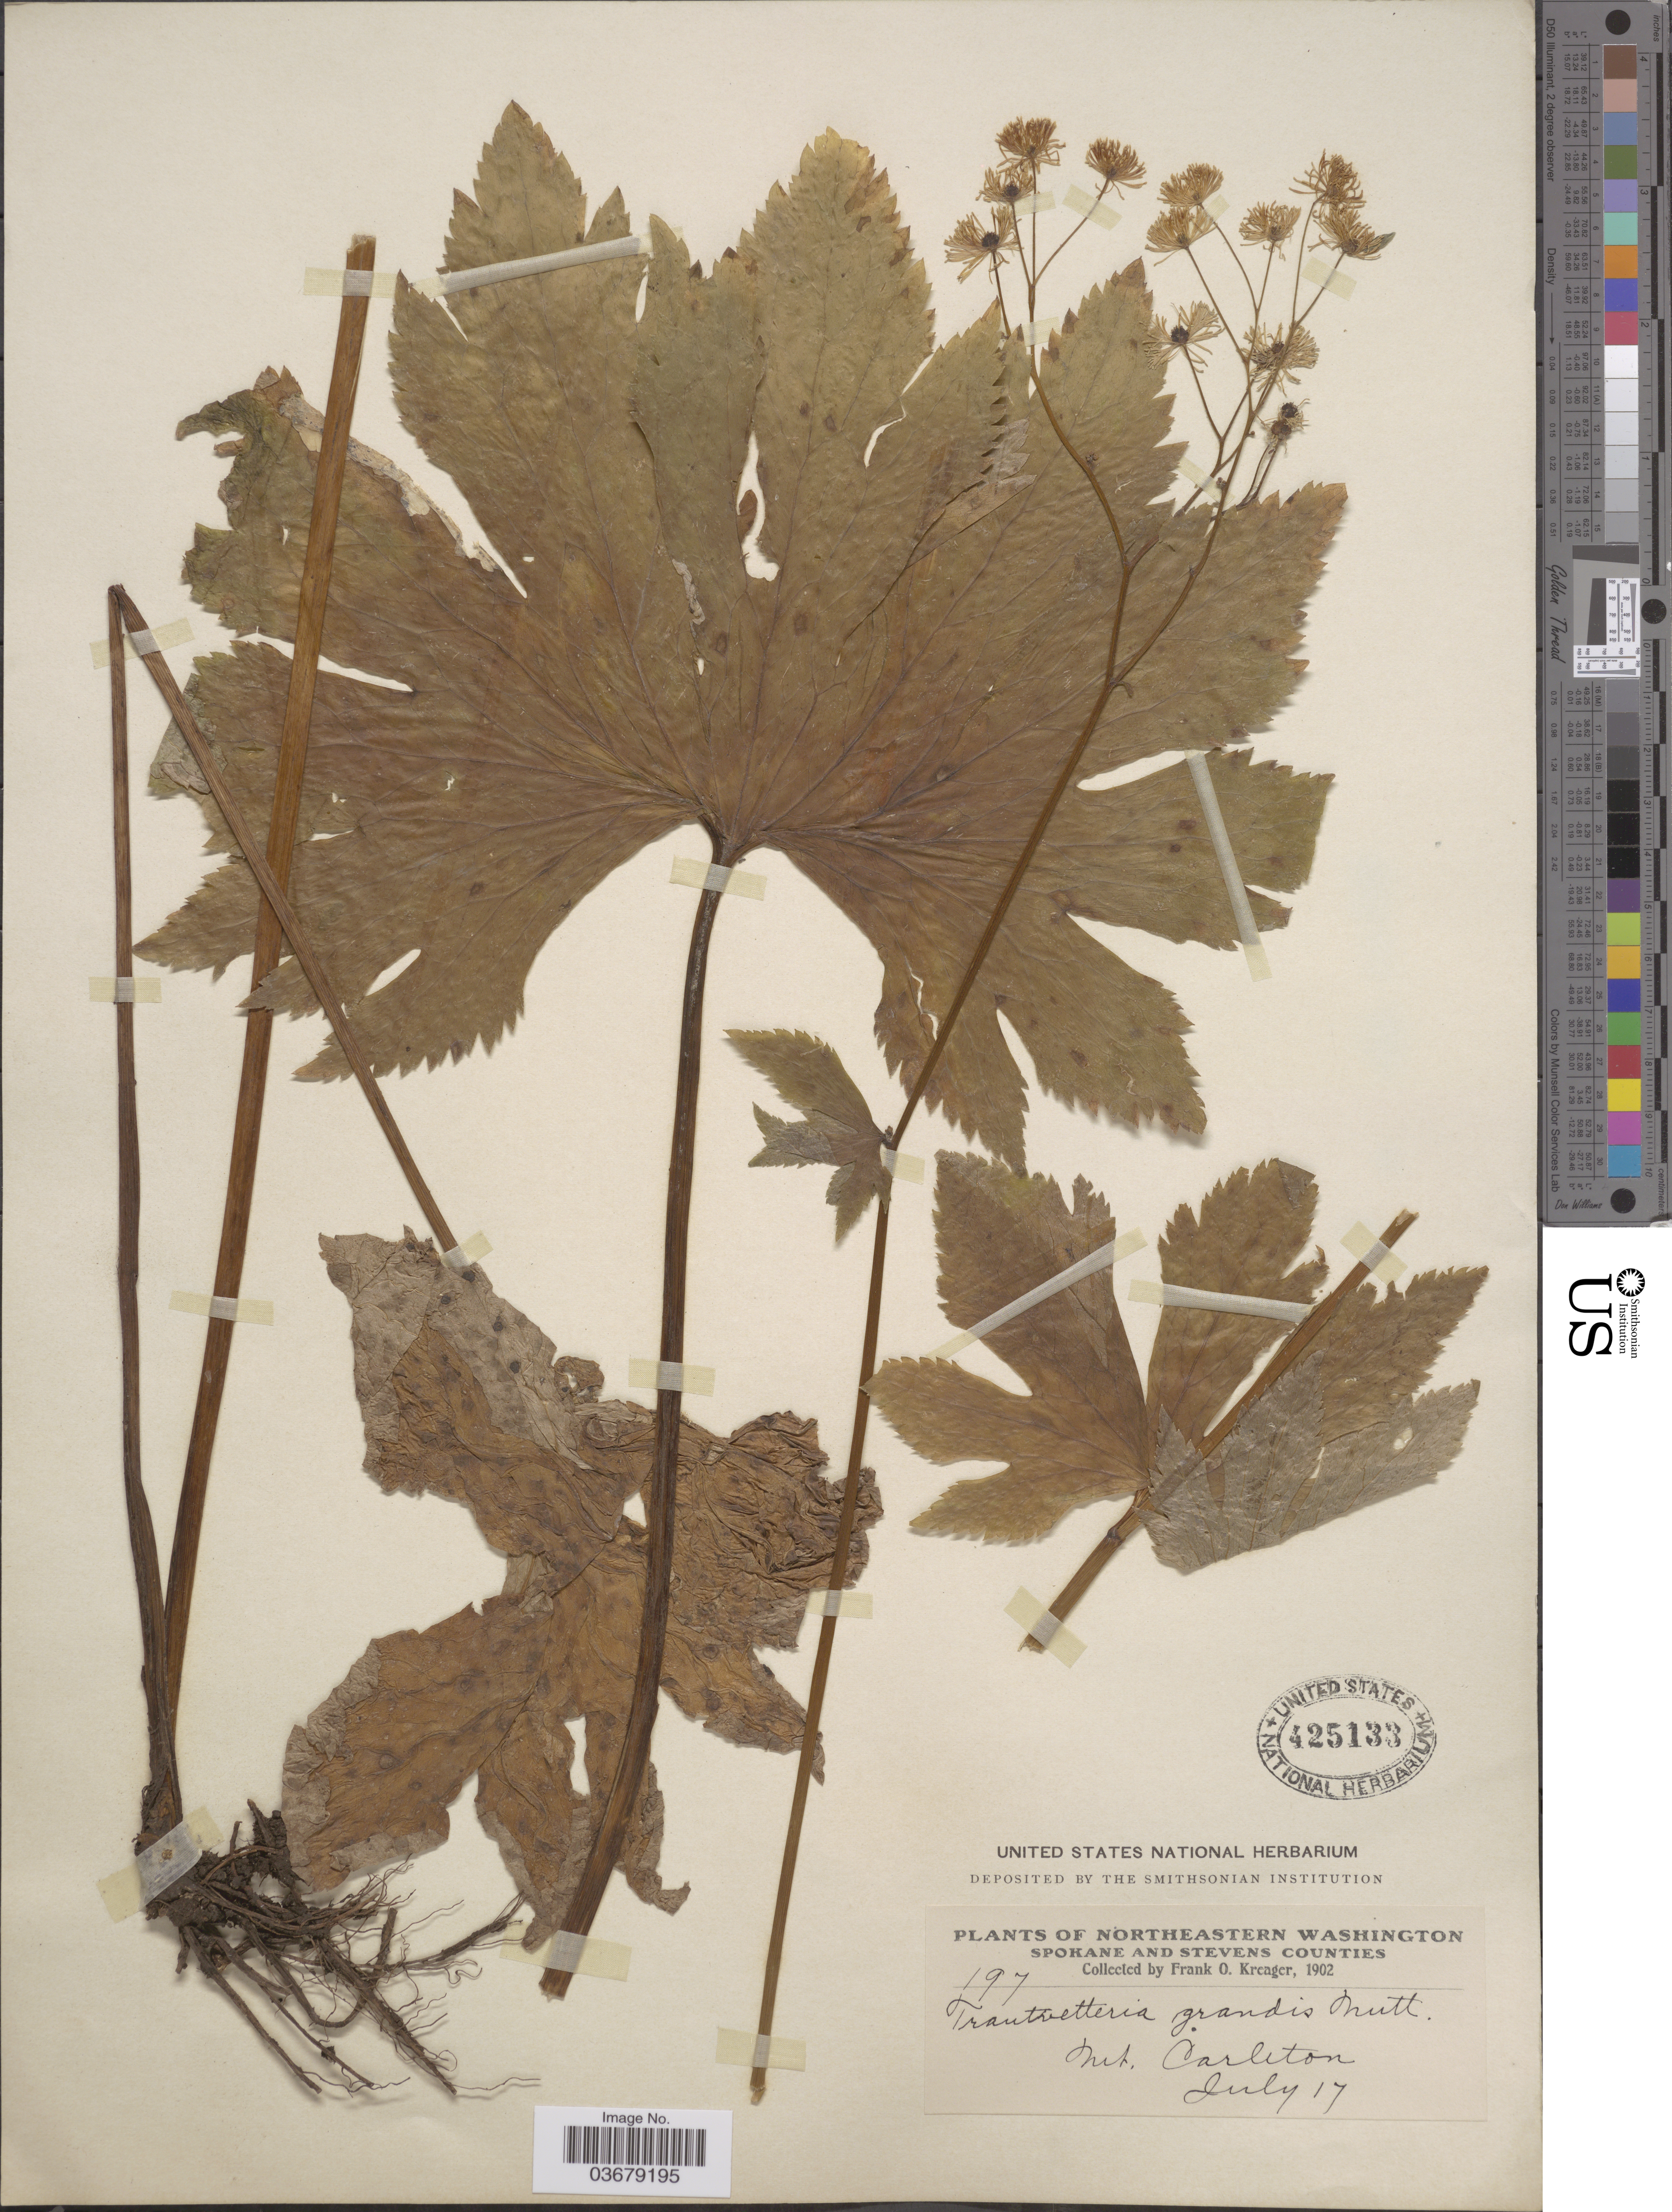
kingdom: Plantae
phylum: Tracheophyta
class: Magnoliopsida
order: Ranunculales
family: Ranunculaceae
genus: Trautvetteria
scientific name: Trautvetteria caroliniensis var. grandis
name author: (Water) Vail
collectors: F. Kreager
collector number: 197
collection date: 1902-07-17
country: United States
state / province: Washington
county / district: Spokane / Stevens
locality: Northeastern Washington. Spokane and Stevens Counties. Mt. Carleton.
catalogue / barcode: US 425133